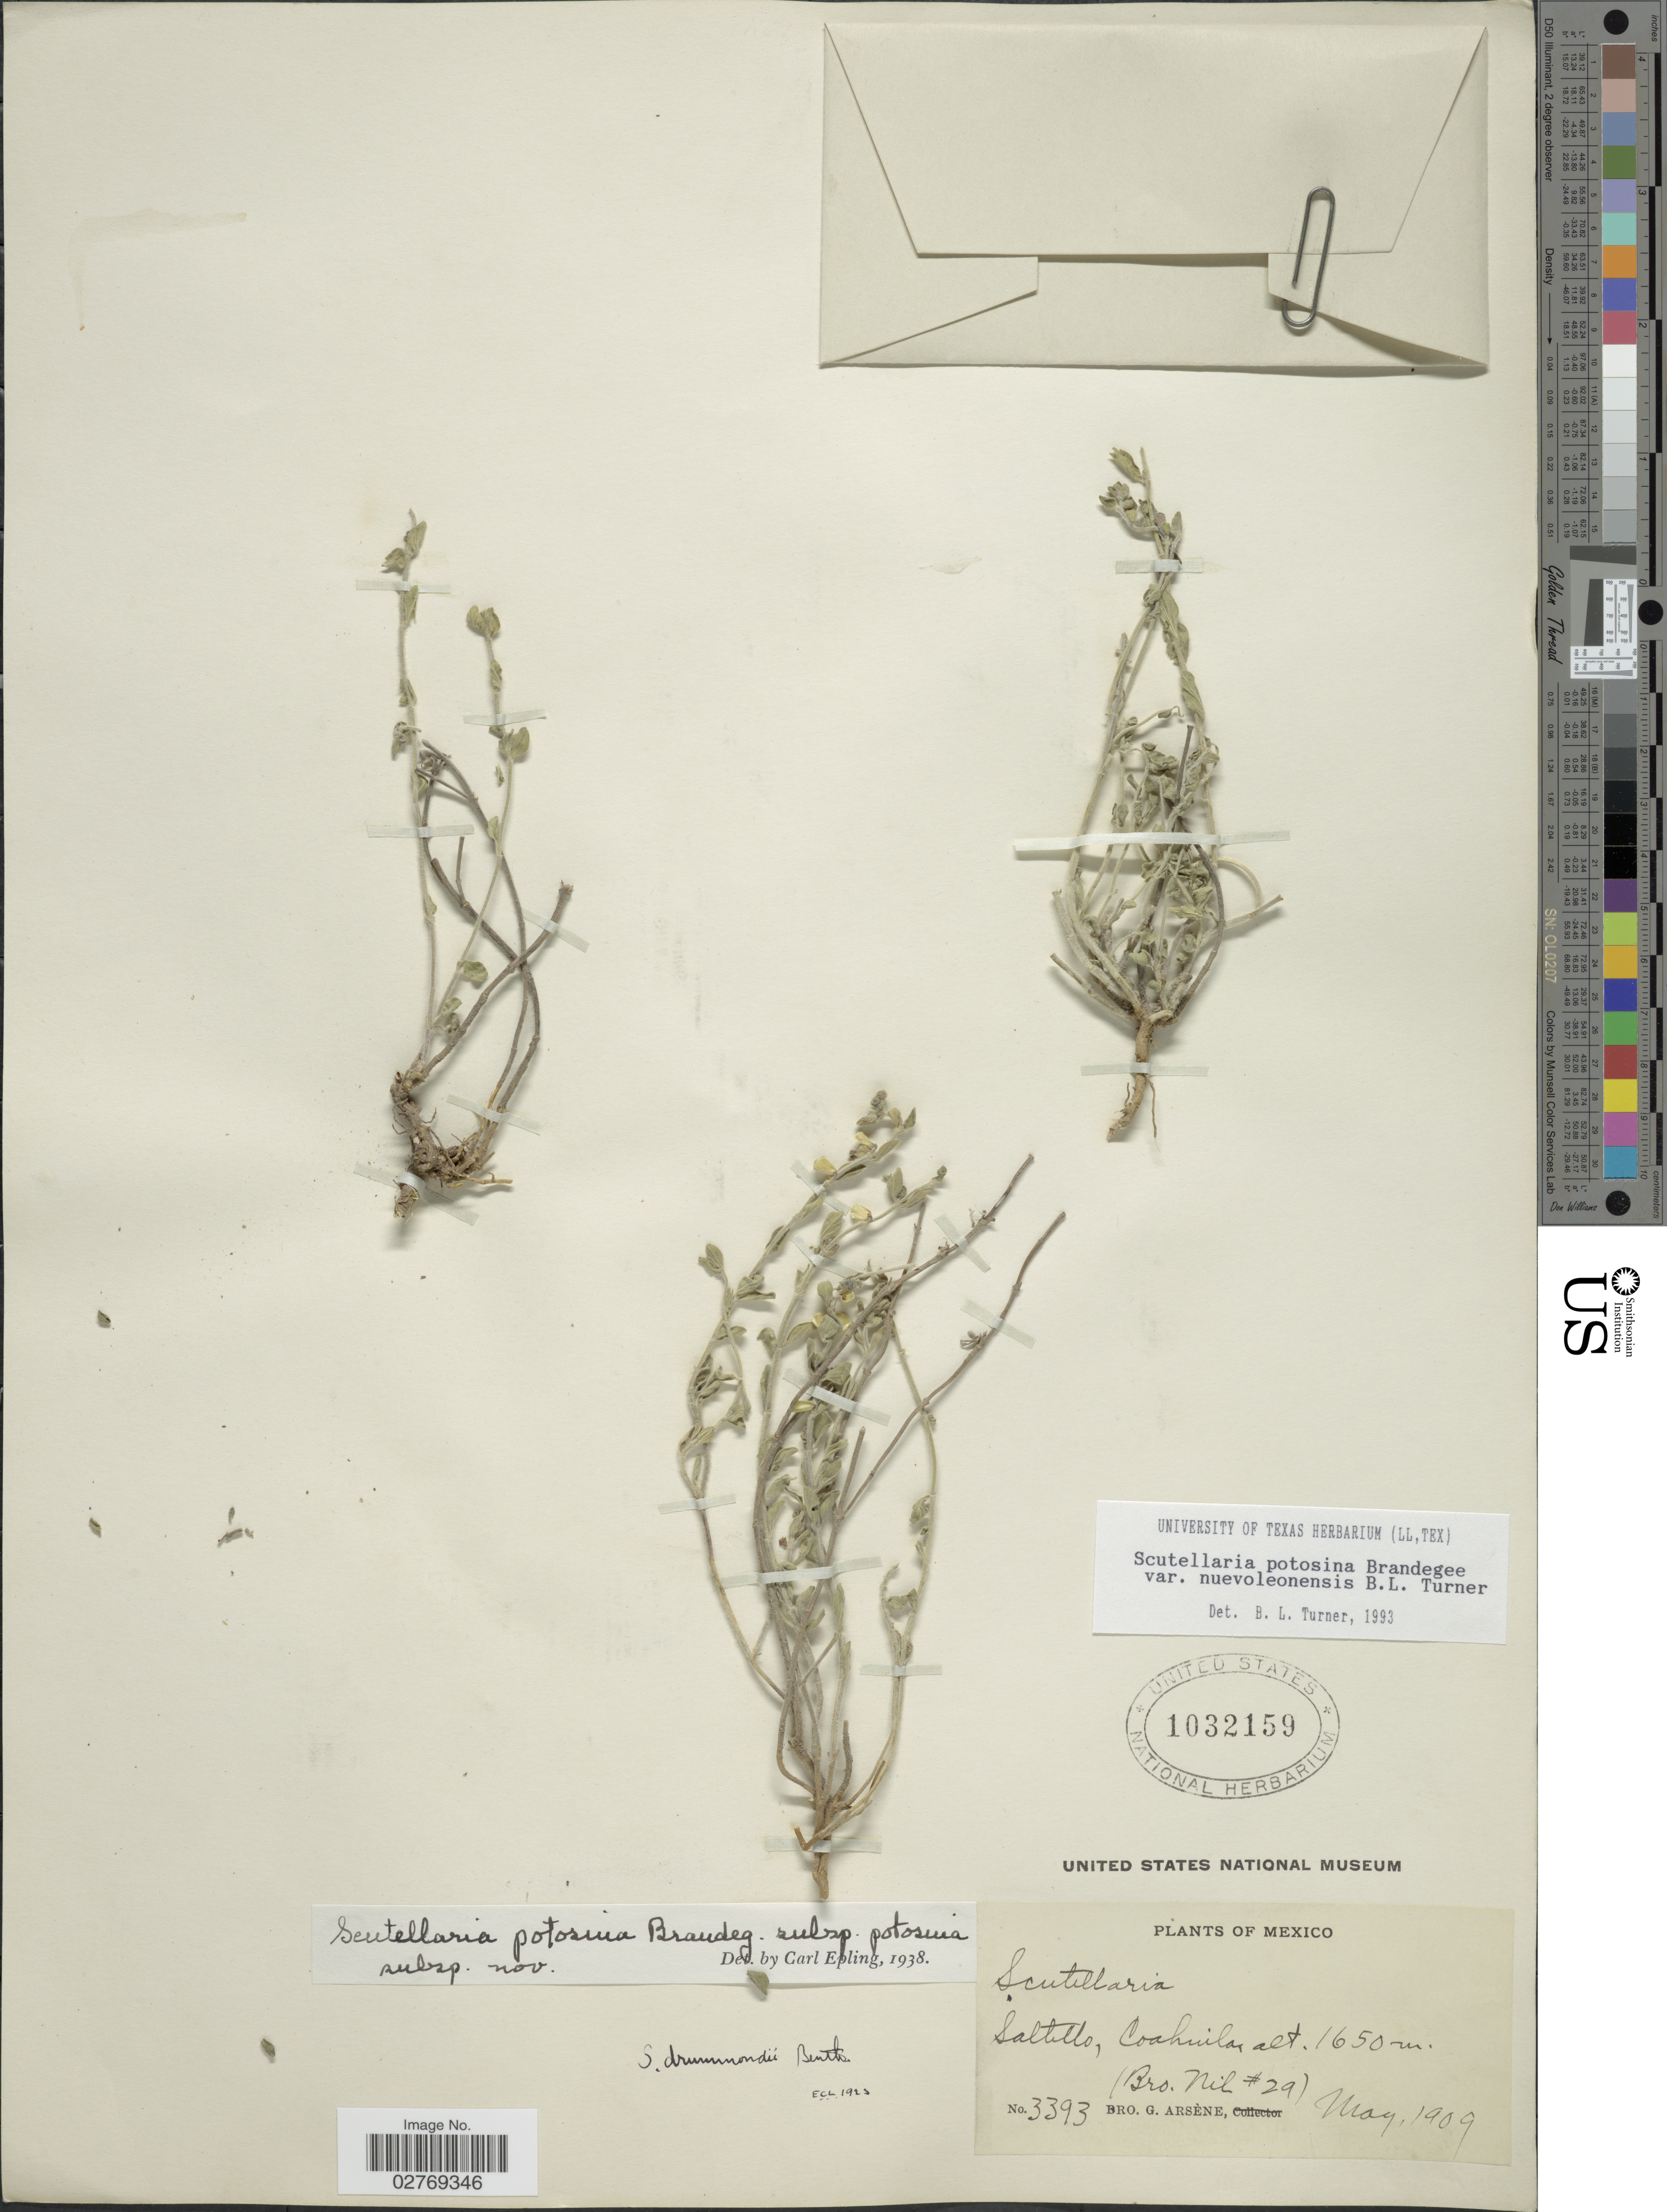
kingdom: Plantae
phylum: Tracheophyta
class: Magnoliopsida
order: Lamiales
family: Lamiaceae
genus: Scutellaria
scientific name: Scutellaria potosina var. nuevoleonensis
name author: Brandegee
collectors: Bro. G. Arsène & Bro. Nil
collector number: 3393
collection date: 1909-05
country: Mexico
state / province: Coahuila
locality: Saltillo.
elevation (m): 1650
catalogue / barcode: US 1032159